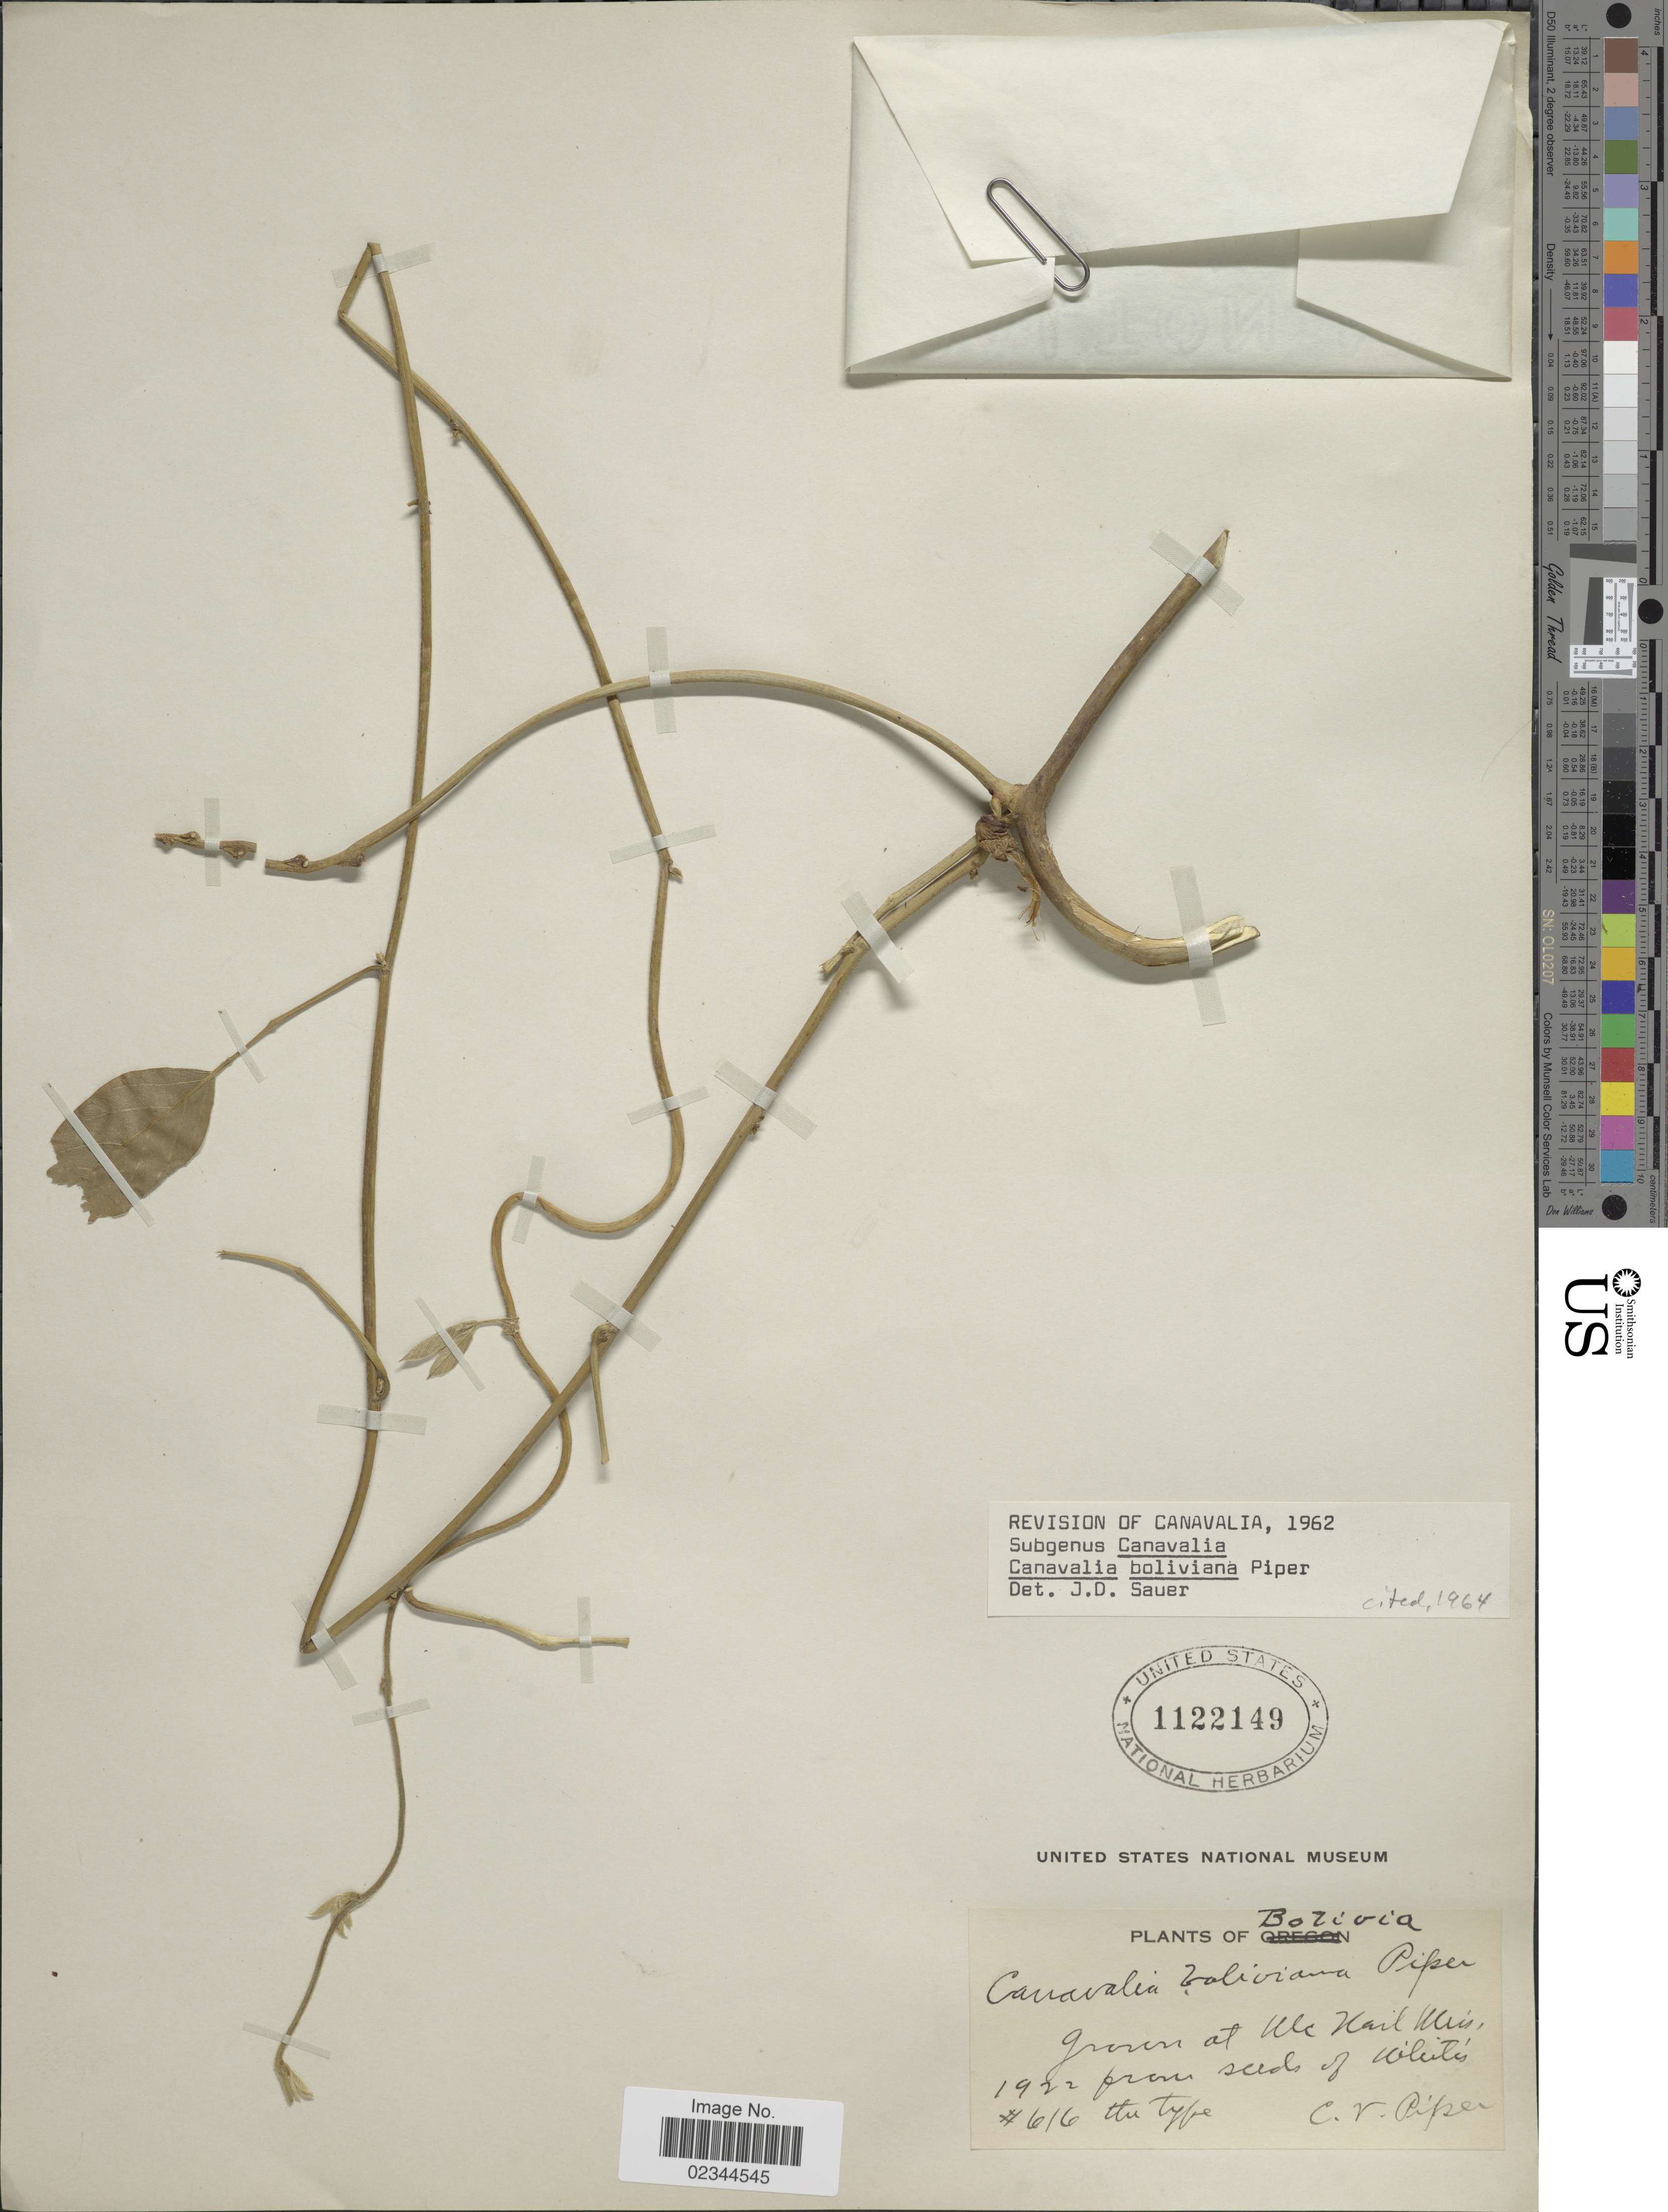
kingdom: Plantae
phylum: Tracheophyta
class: Magnoliopsida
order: Fabales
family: Fabaceae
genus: Canavalia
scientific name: Canavalia boliviana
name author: Piper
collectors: C. V. Piper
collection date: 1922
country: United States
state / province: Mississippi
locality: McNeil Miss.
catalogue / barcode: US 1122149